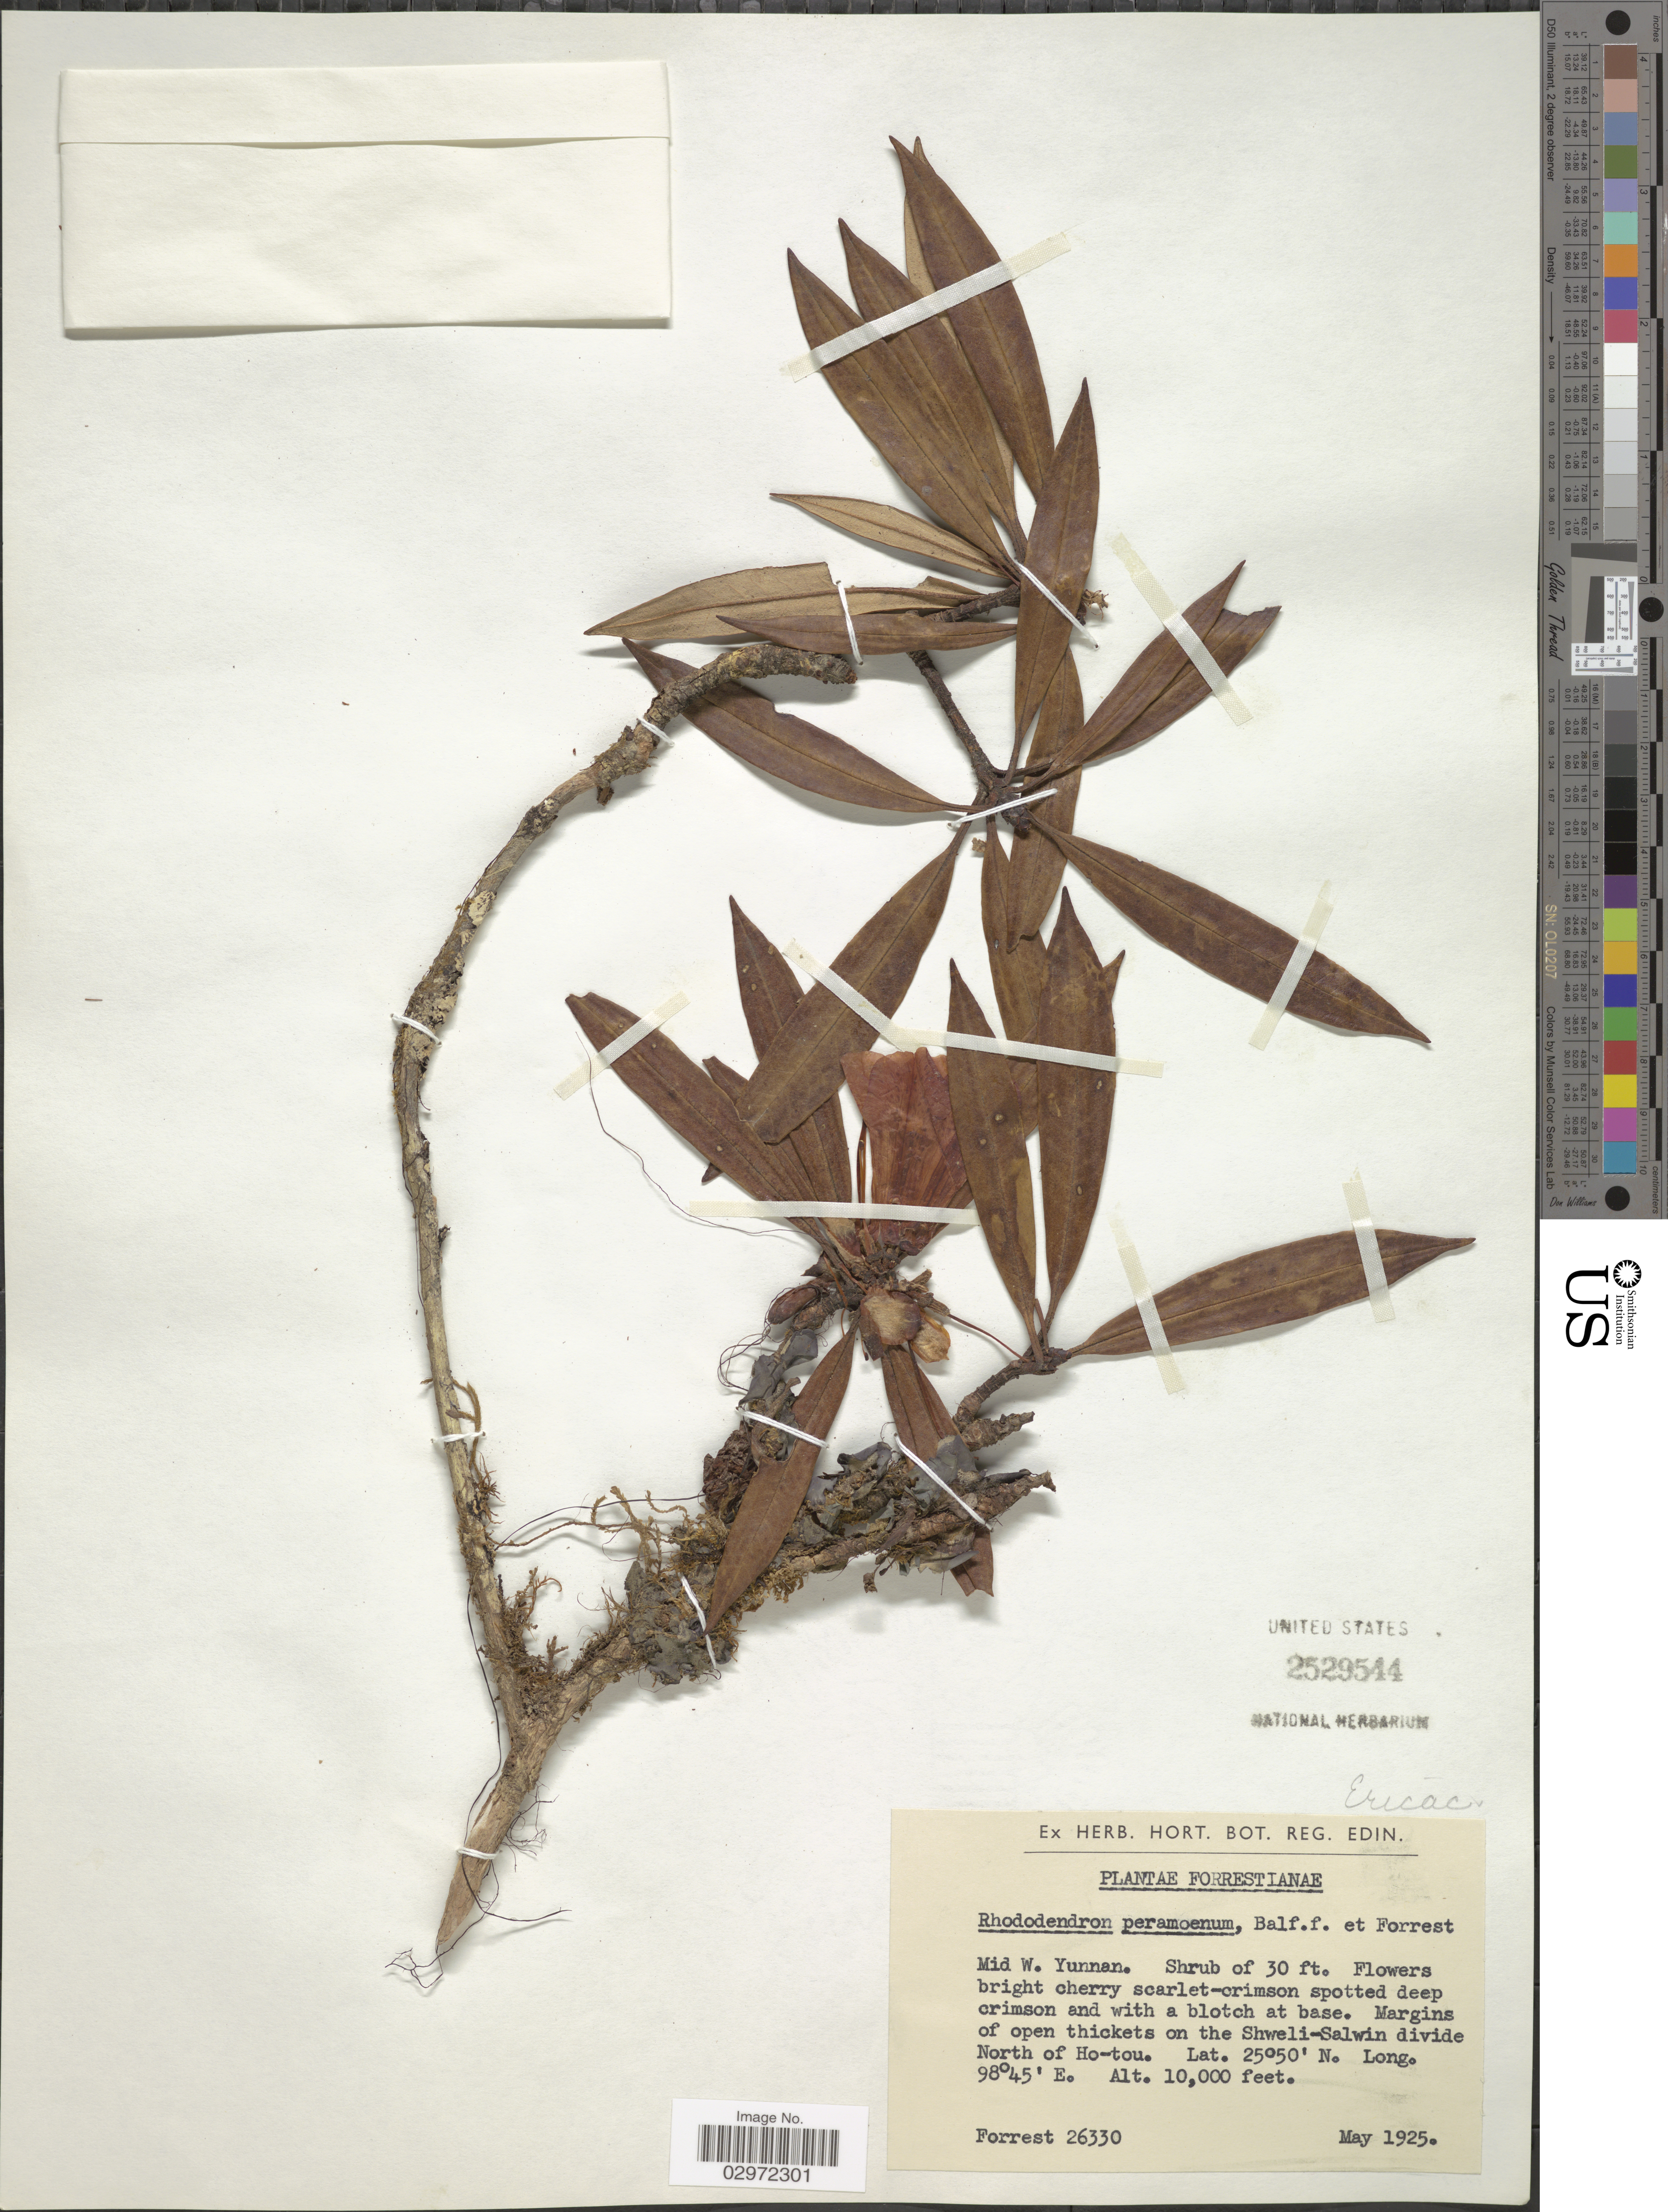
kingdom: Plantae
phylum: Tracheophyta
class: Magnoliopsida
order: Ericales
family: Ericaceae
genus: Rhododendron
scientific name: Rhododendron peramoenum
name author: Balf. f. & Forrest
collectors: -. Forrest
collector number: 26330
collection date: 1925-05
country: China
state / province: Yunnan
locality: Mid. W. Yunnan, Margins of open thickets on the Shweli-Salwin divide North of Ho-tou.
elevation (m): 3048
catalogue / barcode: US 2529544